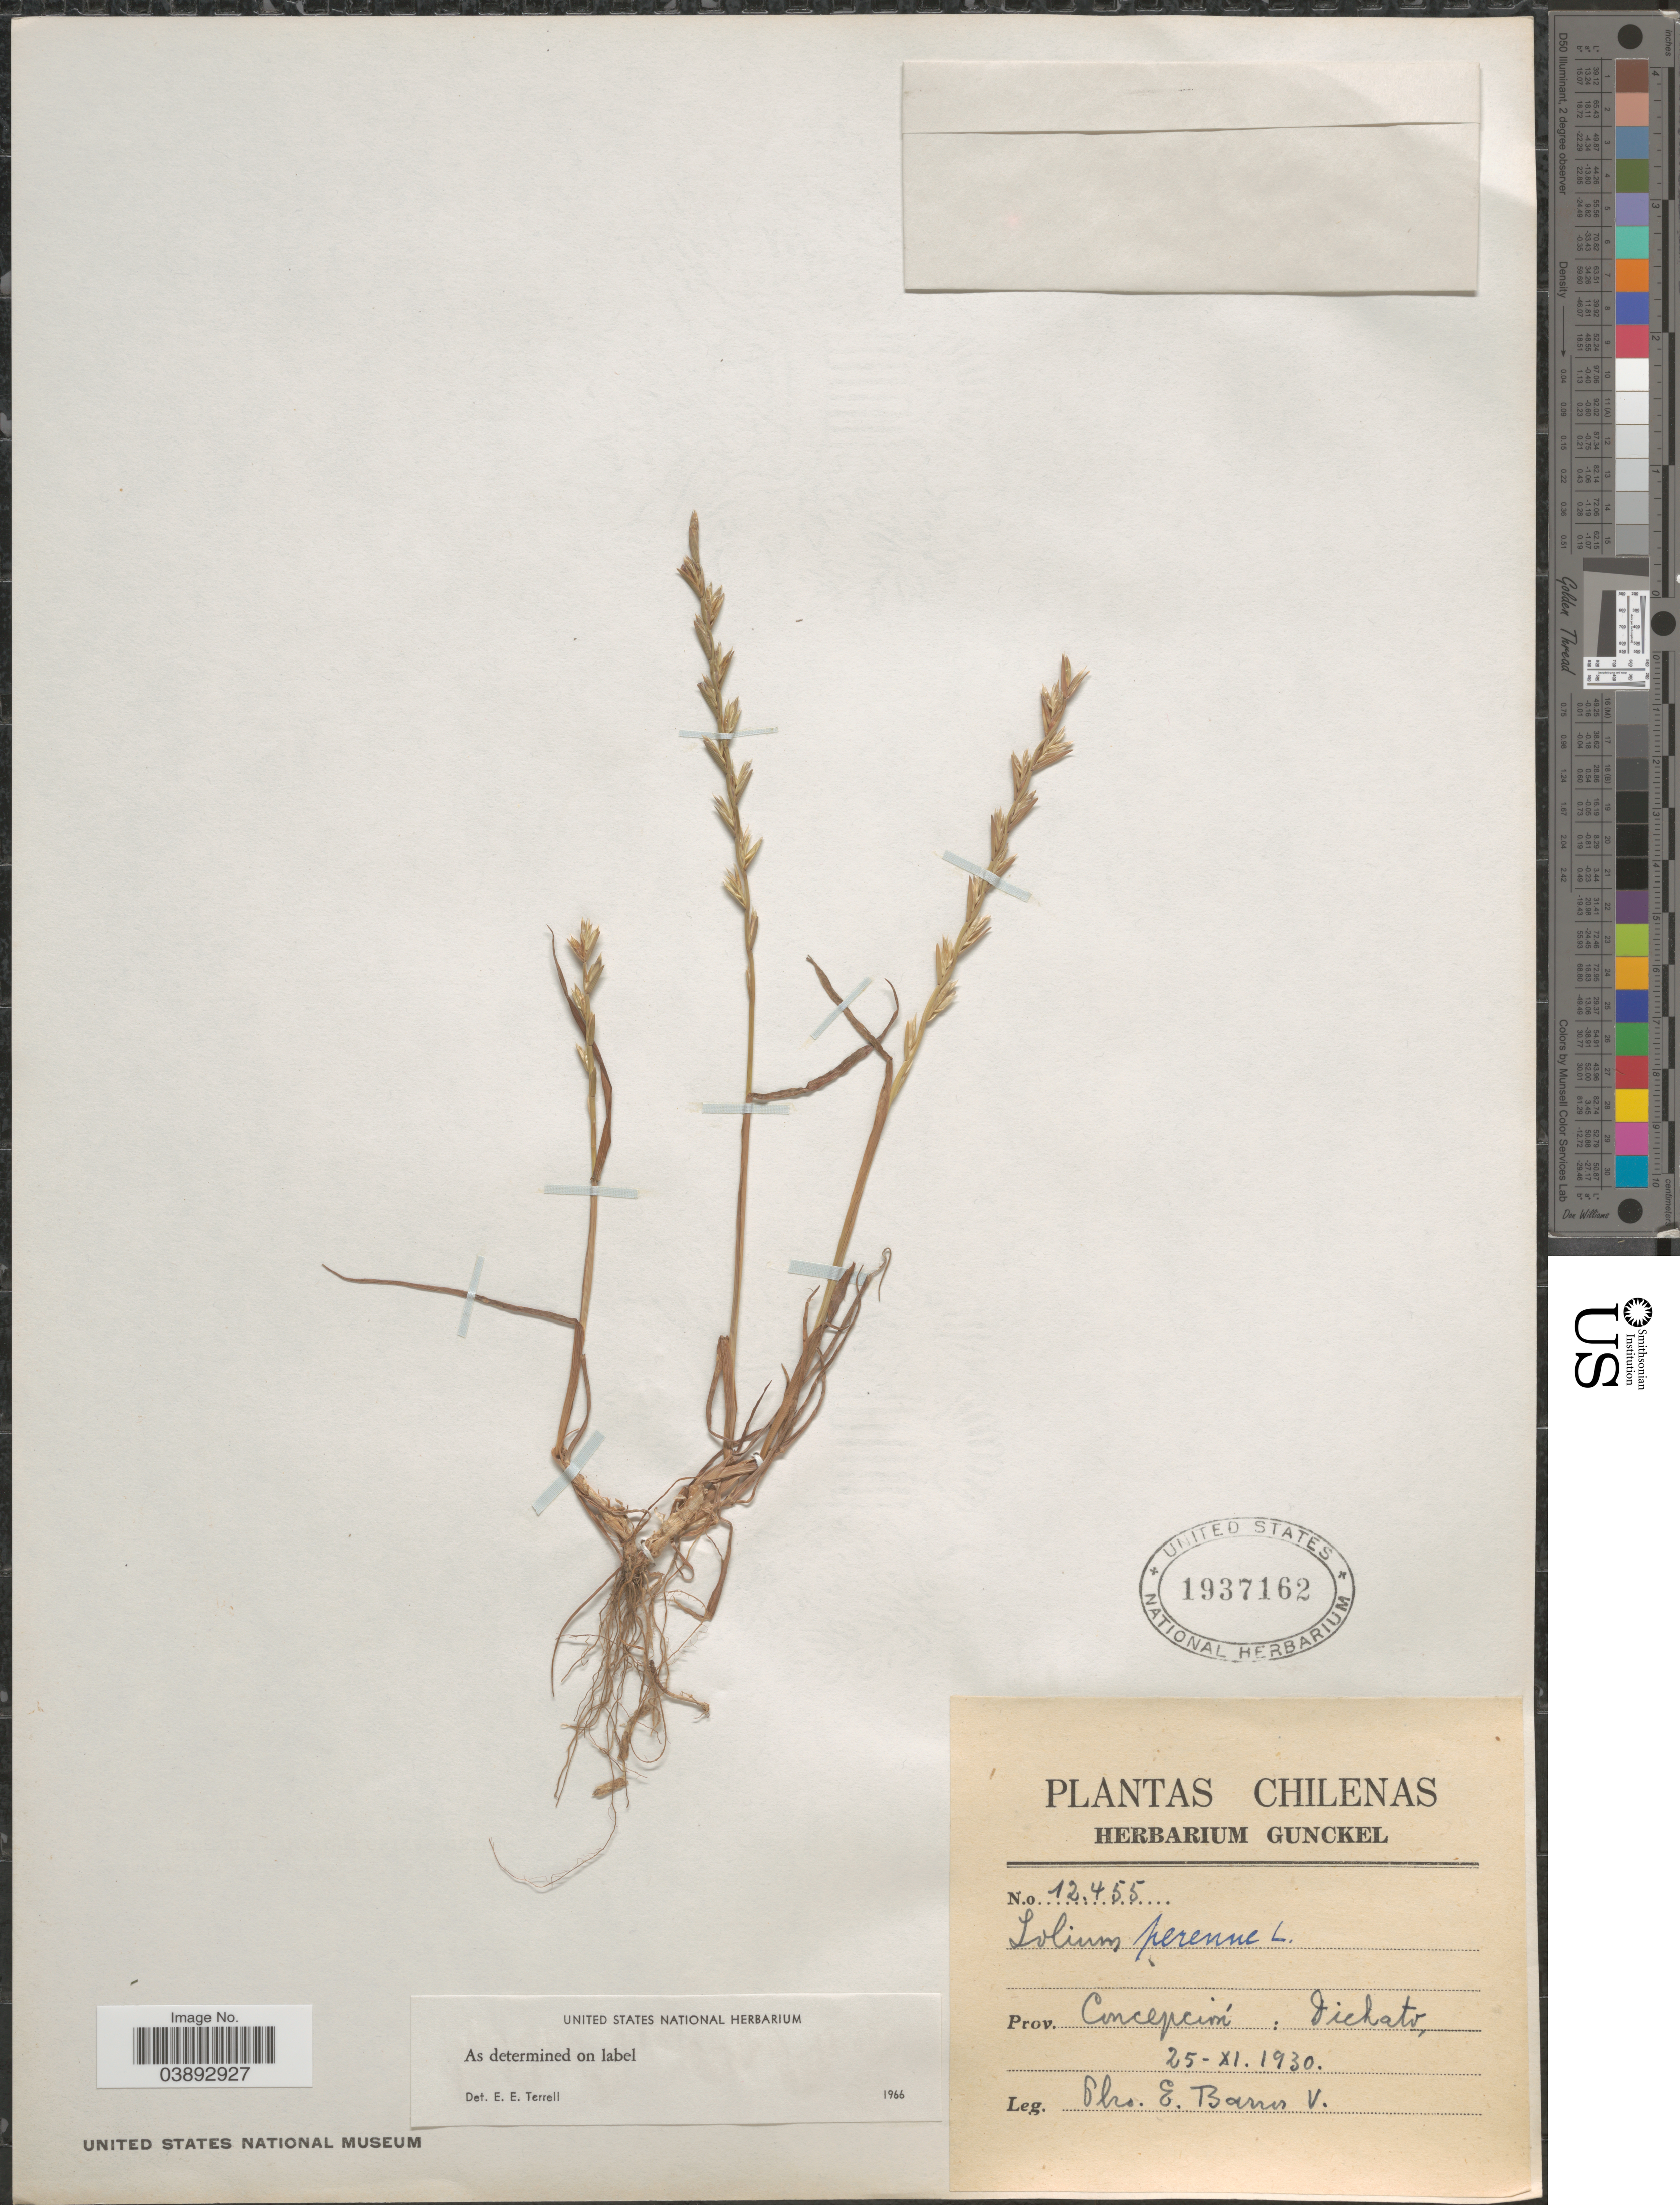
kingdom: Plantae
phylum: Tracheophyta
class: Liliopsida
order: Poales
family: Poaceae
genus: Lolium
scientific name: Lolium perenne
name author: L.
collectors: E. Barros V.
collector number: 12455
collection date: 1930-11-25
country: Chile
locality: Prov. Concepción : Dichato.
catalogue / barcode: US 1937162